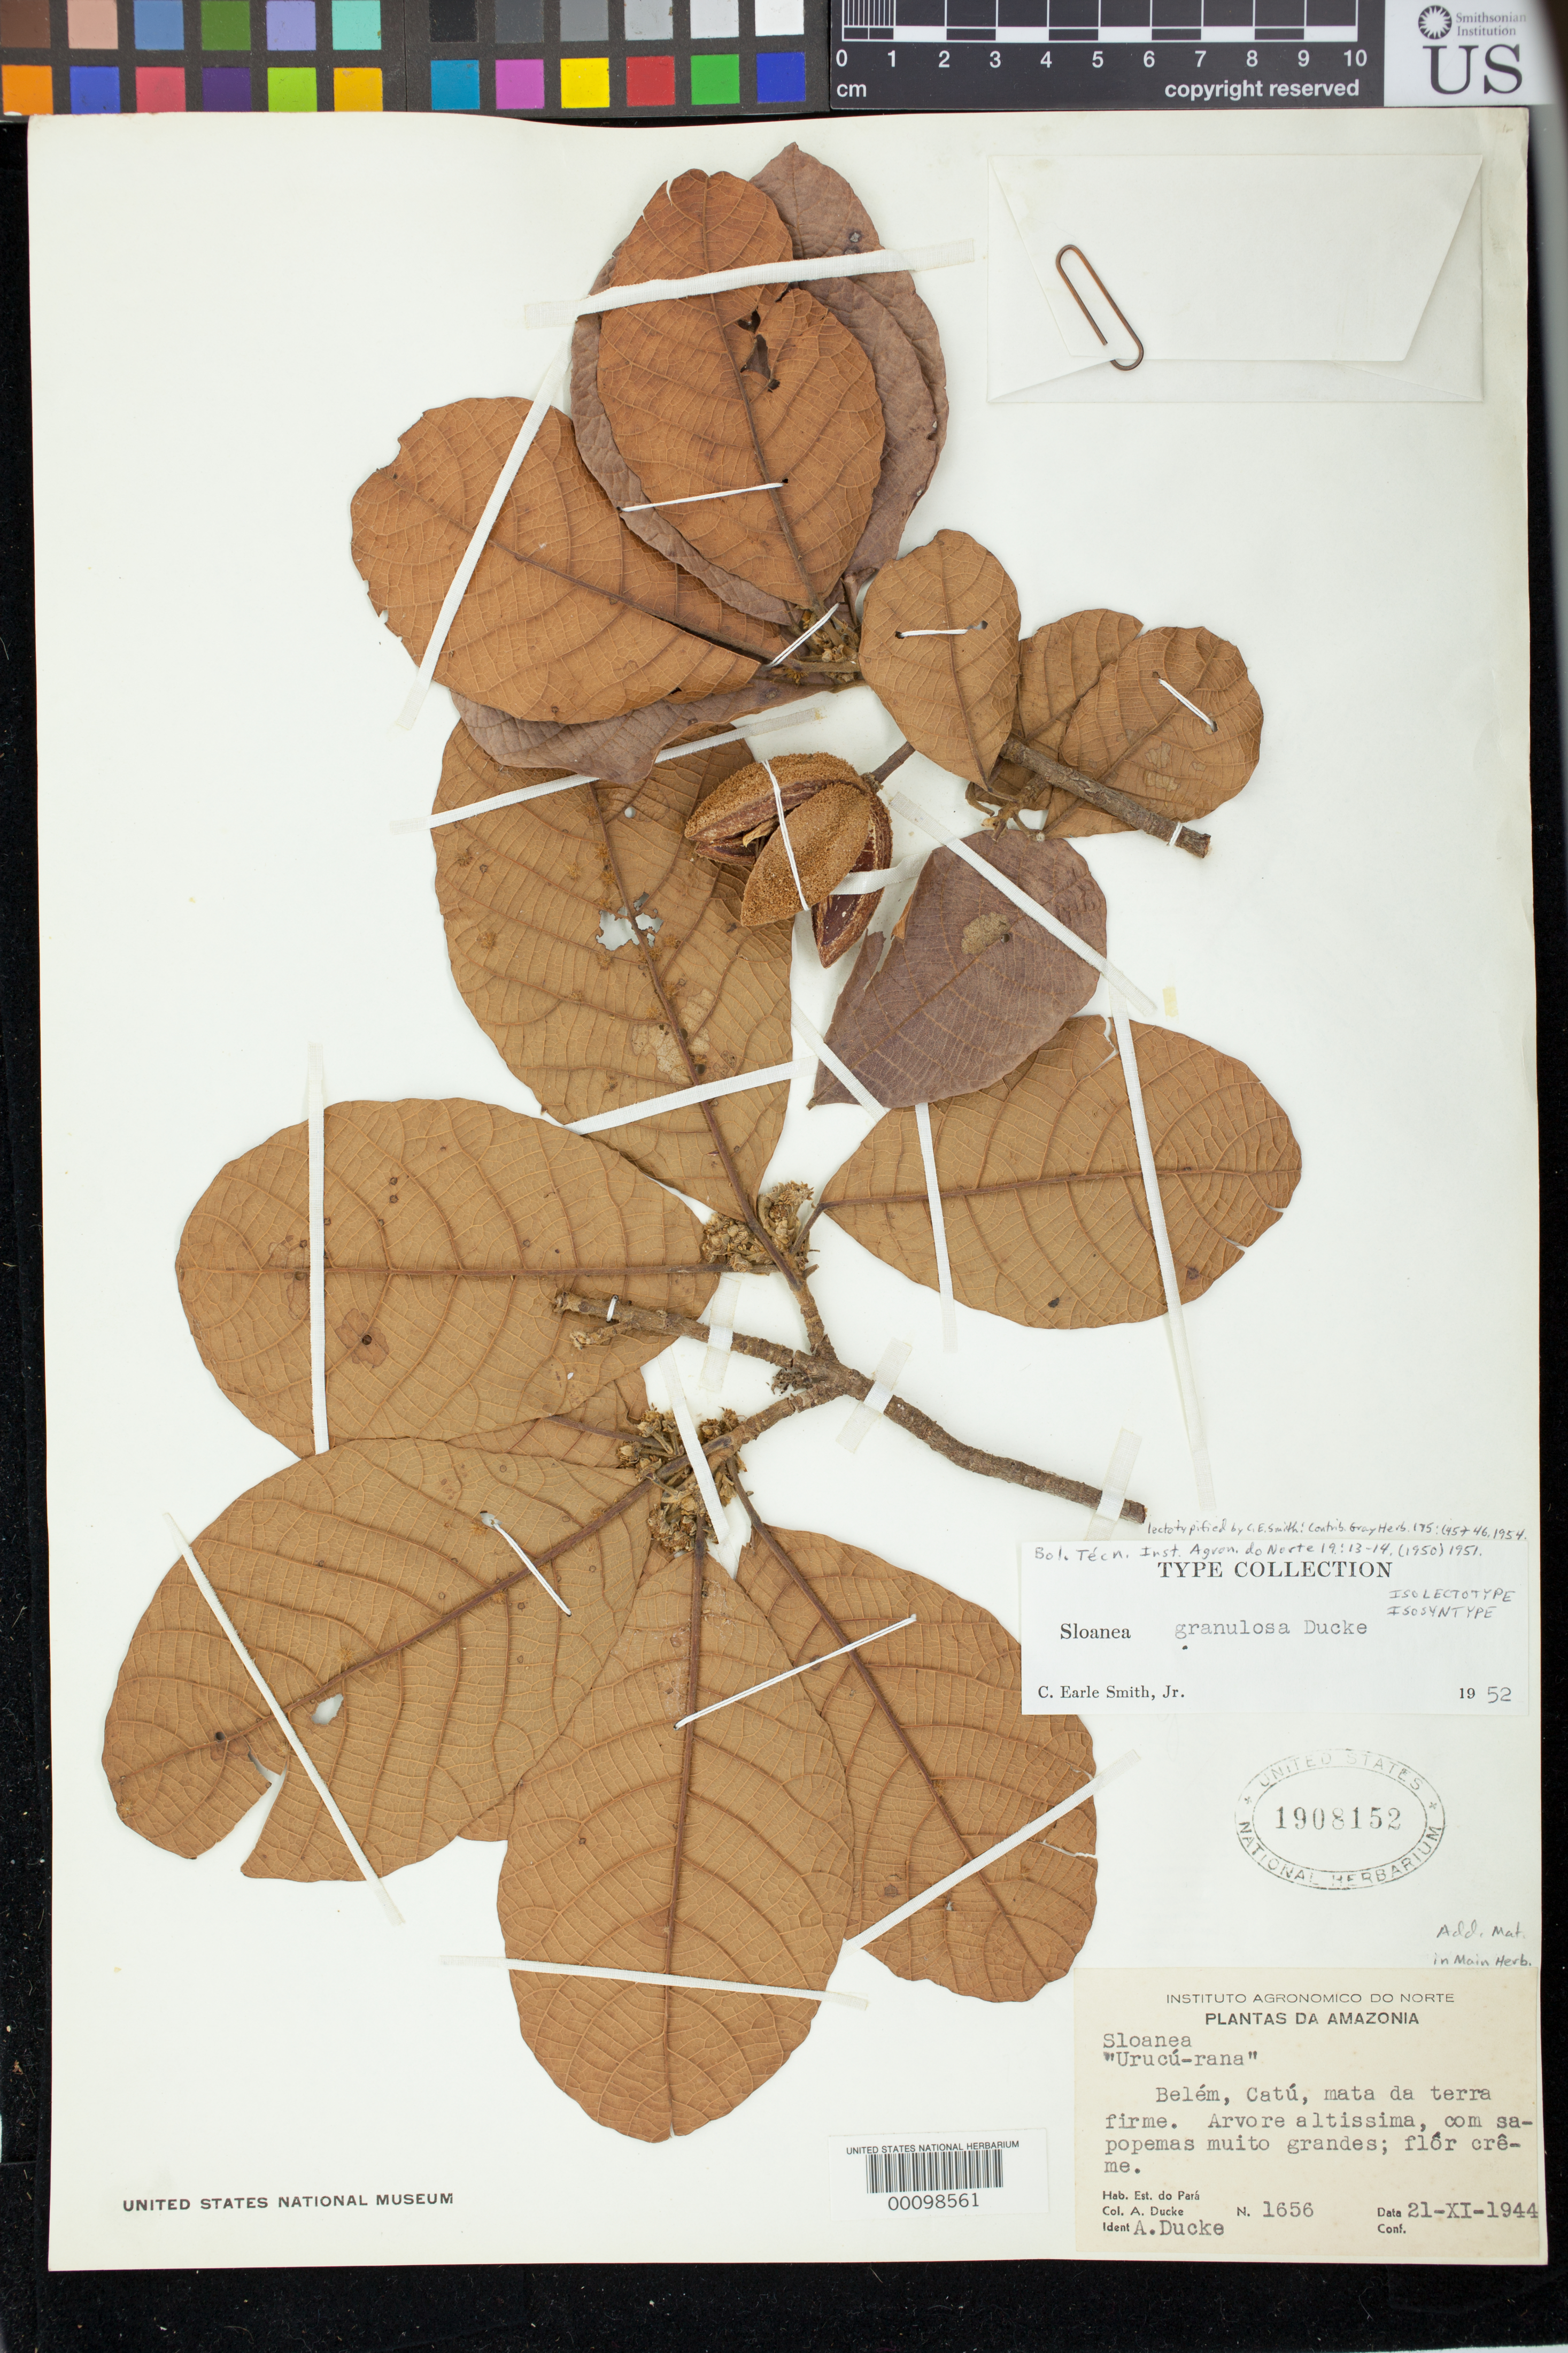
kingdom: Plantae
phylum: Tracheophyta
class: Magnoliopsida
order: Oxalidales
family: Elaeocarpaceae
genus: Sloanea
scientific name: Sloanea granulosa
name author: Ducke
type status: Lectotype; Isosyntype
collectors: A. Ducke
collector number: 1656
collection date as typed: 21-XI-1944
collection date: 1944-11-21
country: Brazil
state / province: Pará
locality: Belém, Catú.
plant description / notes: T.D. Pennington (2016, Opusc. Neotrop. 2: 12) cites lectotype at IAN, attributing lectotypification to C.E. Smith (1954, Contr. Gray Herb. 175: 46); however, Smith did not indicate a specific herbarium for the lectotype, citing Ducke 1656 as "type collection" at several herbaria. ["Isolectotype" and "Isosyntype" added to Smith's annotation label on this specimen at a later date, S.F. Smith script]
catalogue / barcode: US 1908152